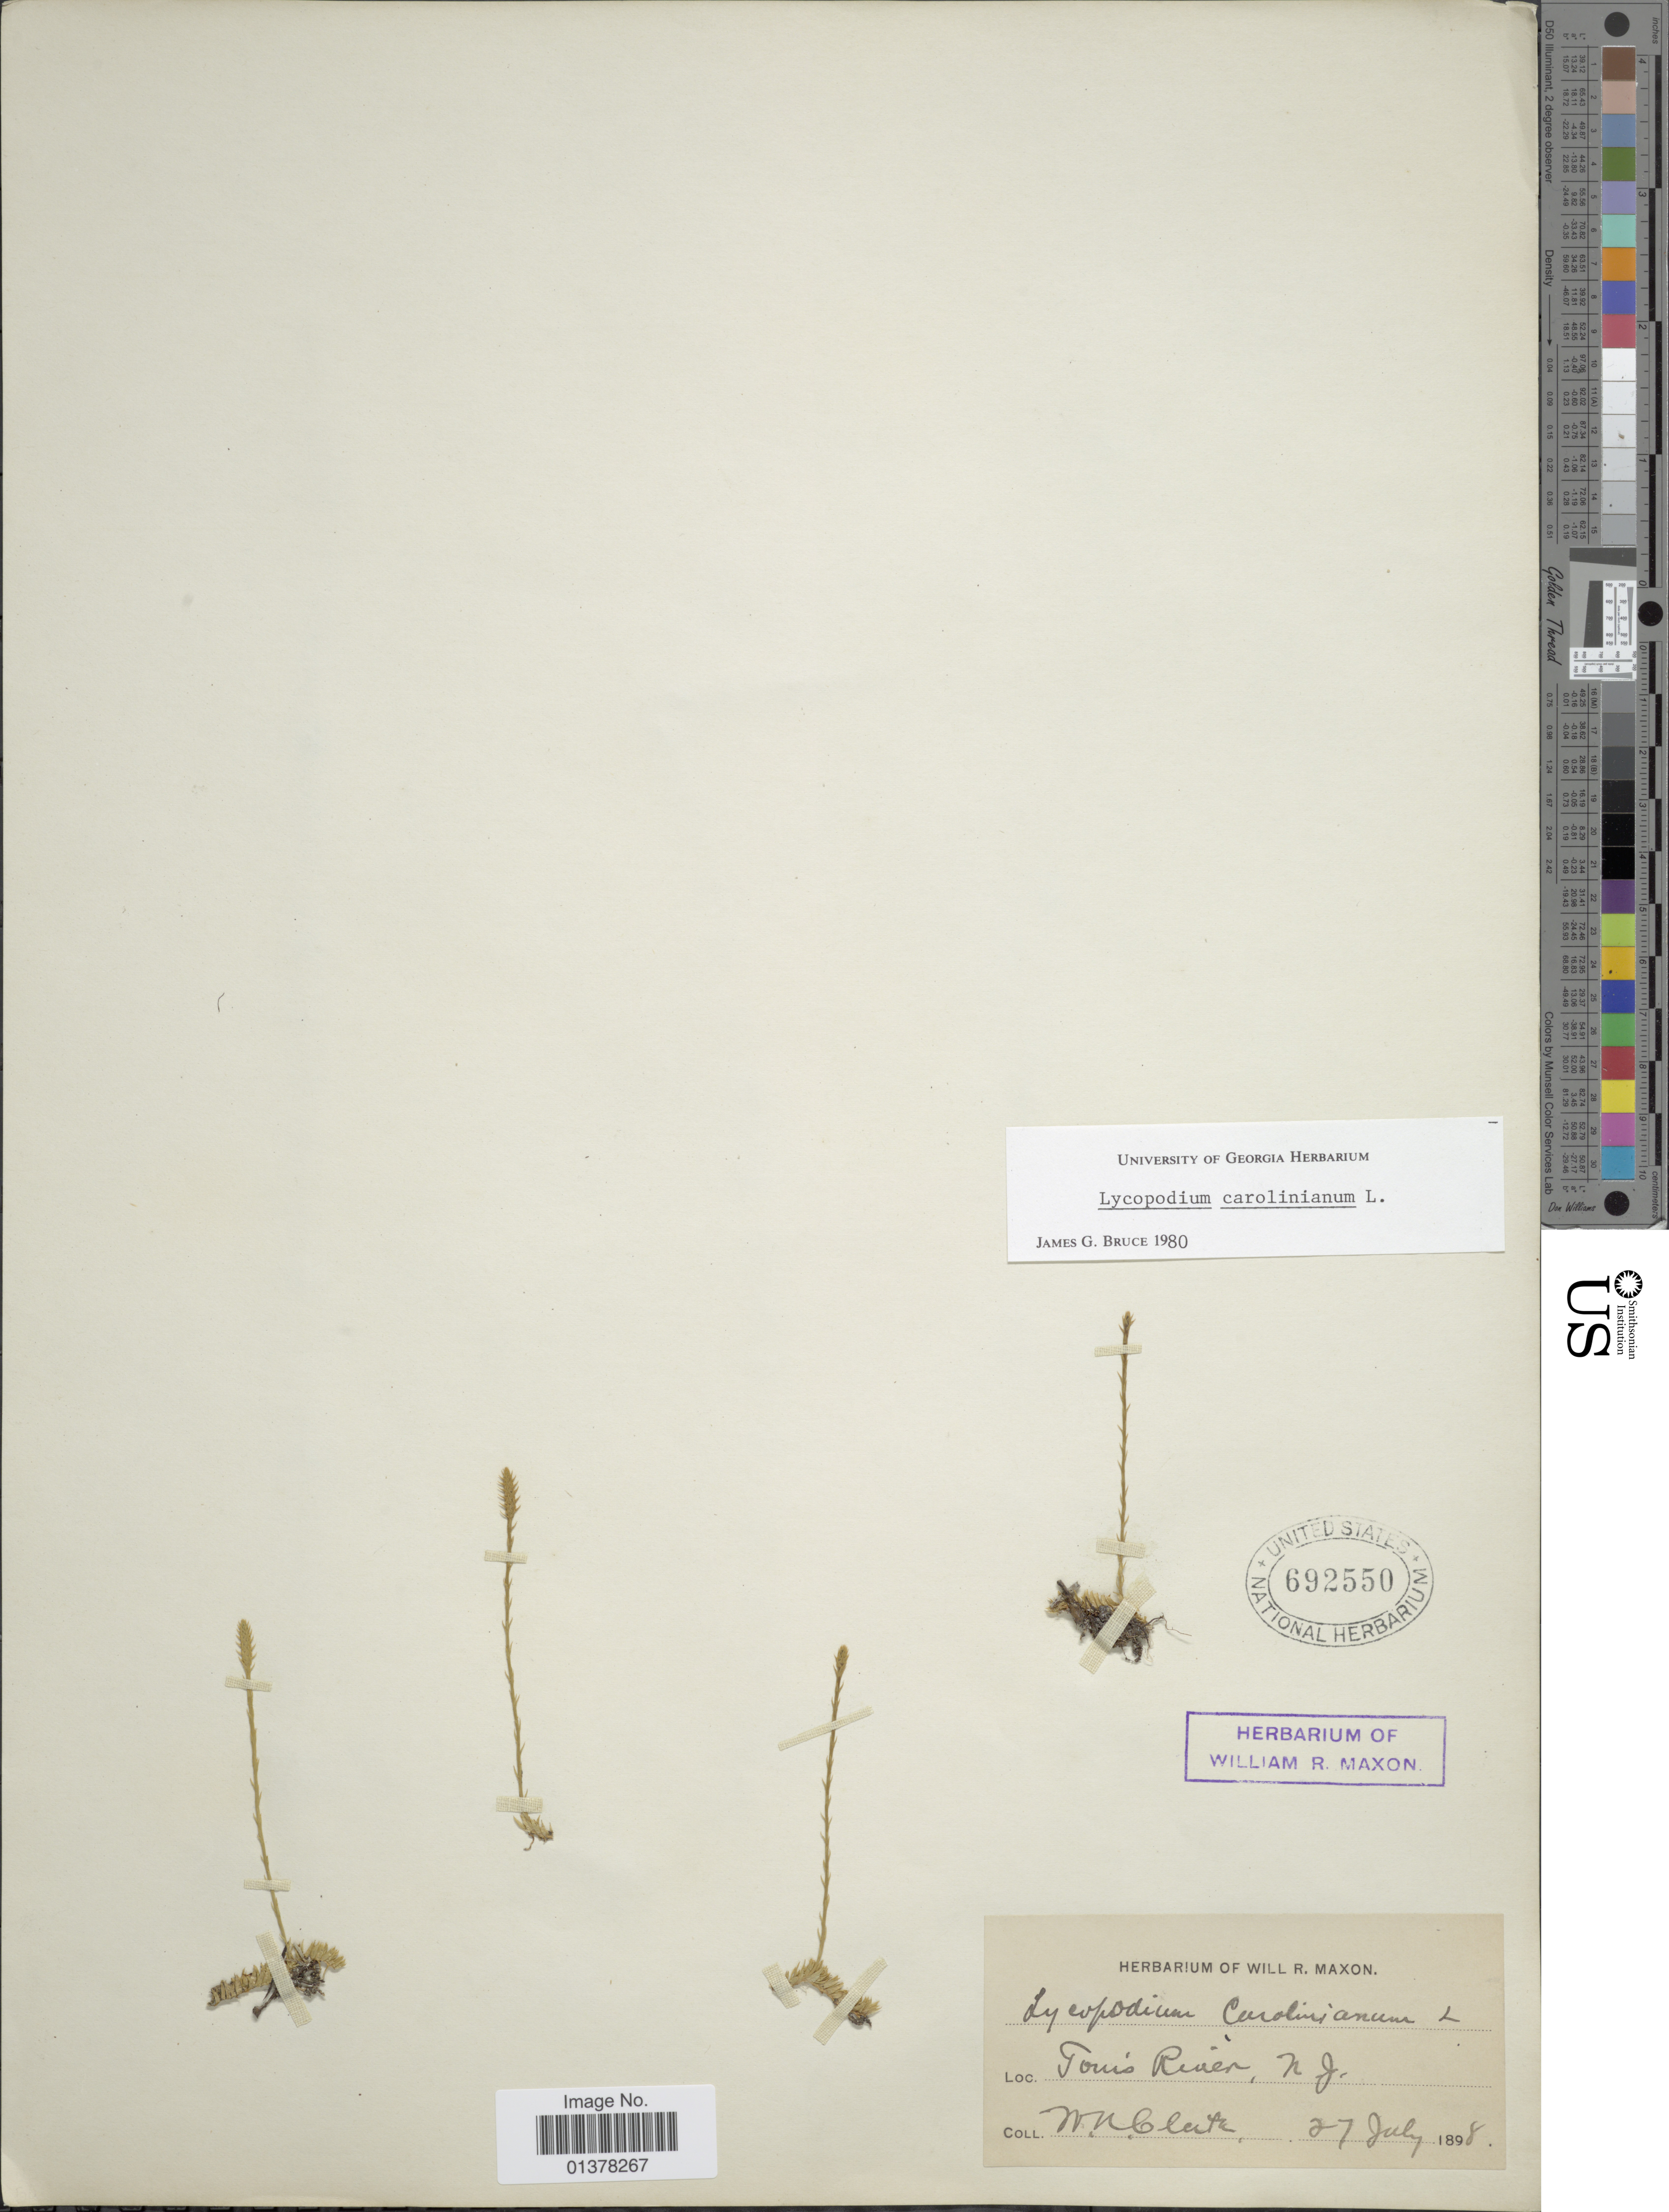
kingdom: Plantae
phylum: Tracheophyta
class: Lycopodiopsida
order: Lycopodiales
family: Lycopodiaceae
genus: Pseudolycopodiella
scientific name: Pseudolycopodiella caroliniana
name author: (L.) Holub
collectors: W. N. Clute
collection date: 1898-07-27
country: United States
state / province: New Jersey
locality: Tom's River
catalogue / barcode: US 692550